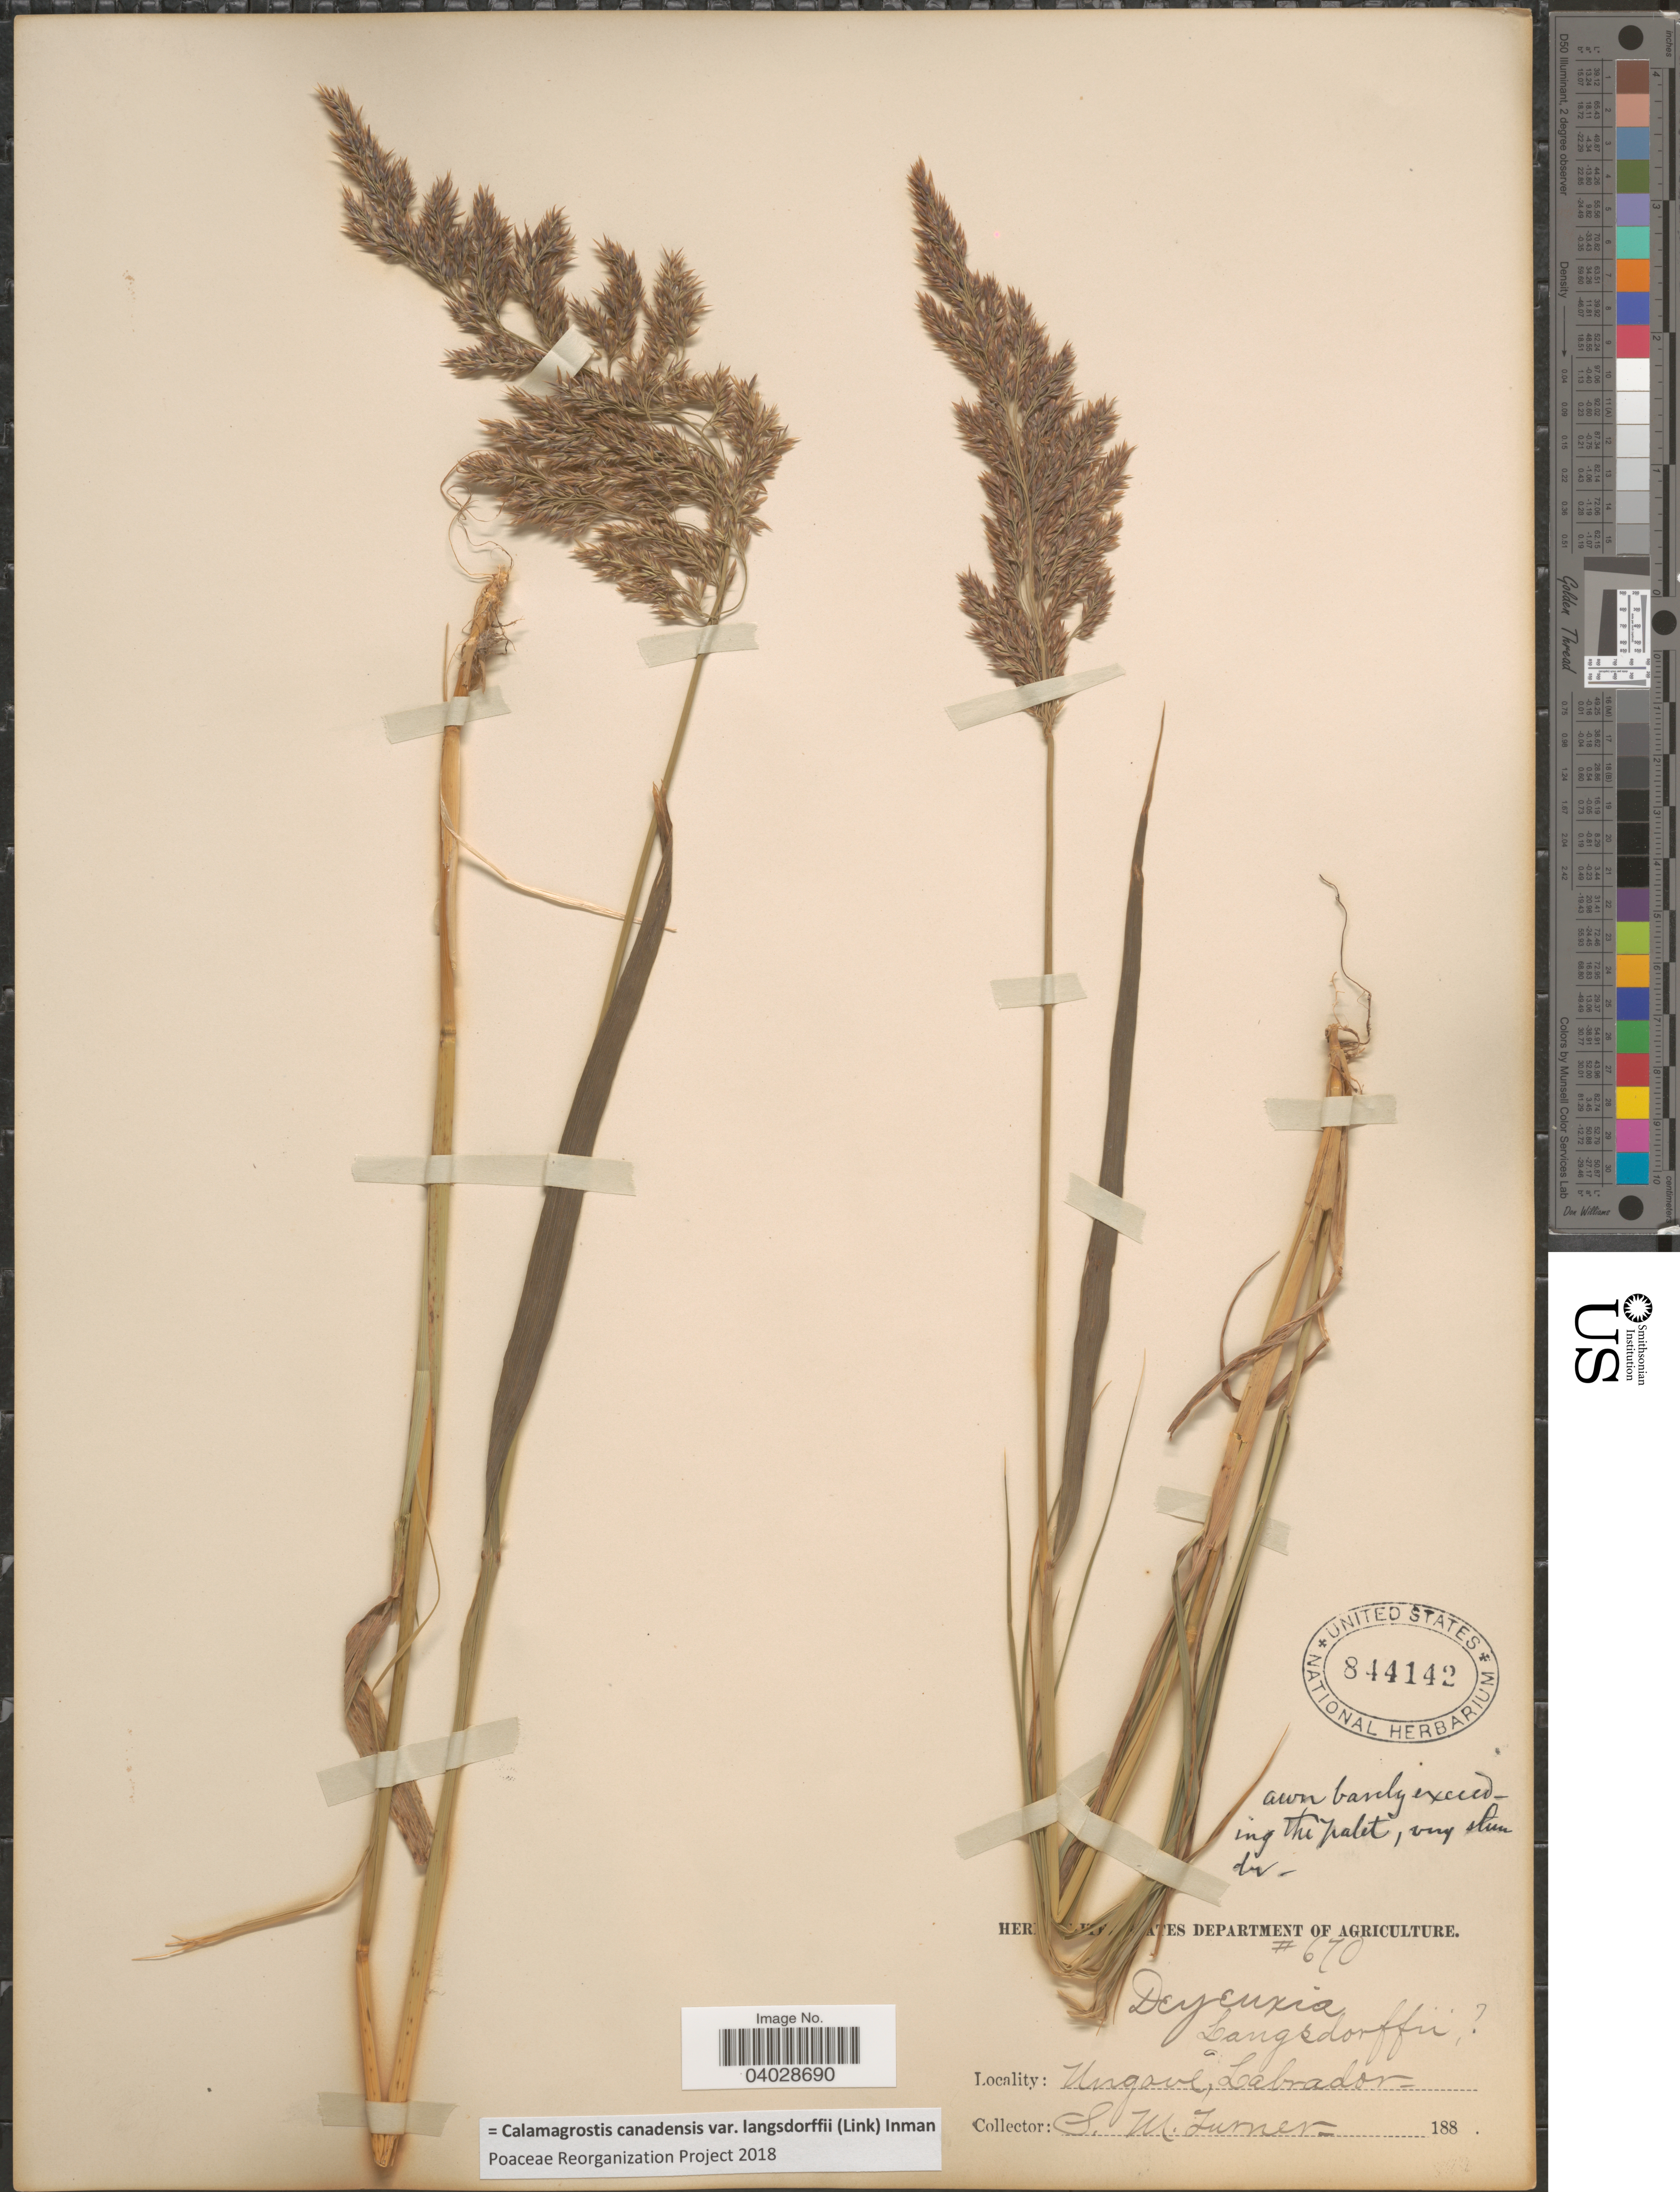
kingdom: Plantae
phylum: Tracheophyta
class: Liliopsida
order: Poales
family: Poaceae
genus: Calamagrostis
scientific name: Calamagrostis canadensis var. langsdorffii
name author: (Link) Inman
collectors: S. Turner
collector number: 670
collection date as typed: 188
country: Canada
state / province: Newfoundland and Labrador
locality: Ungave, Labrador.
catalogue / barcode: US 844142